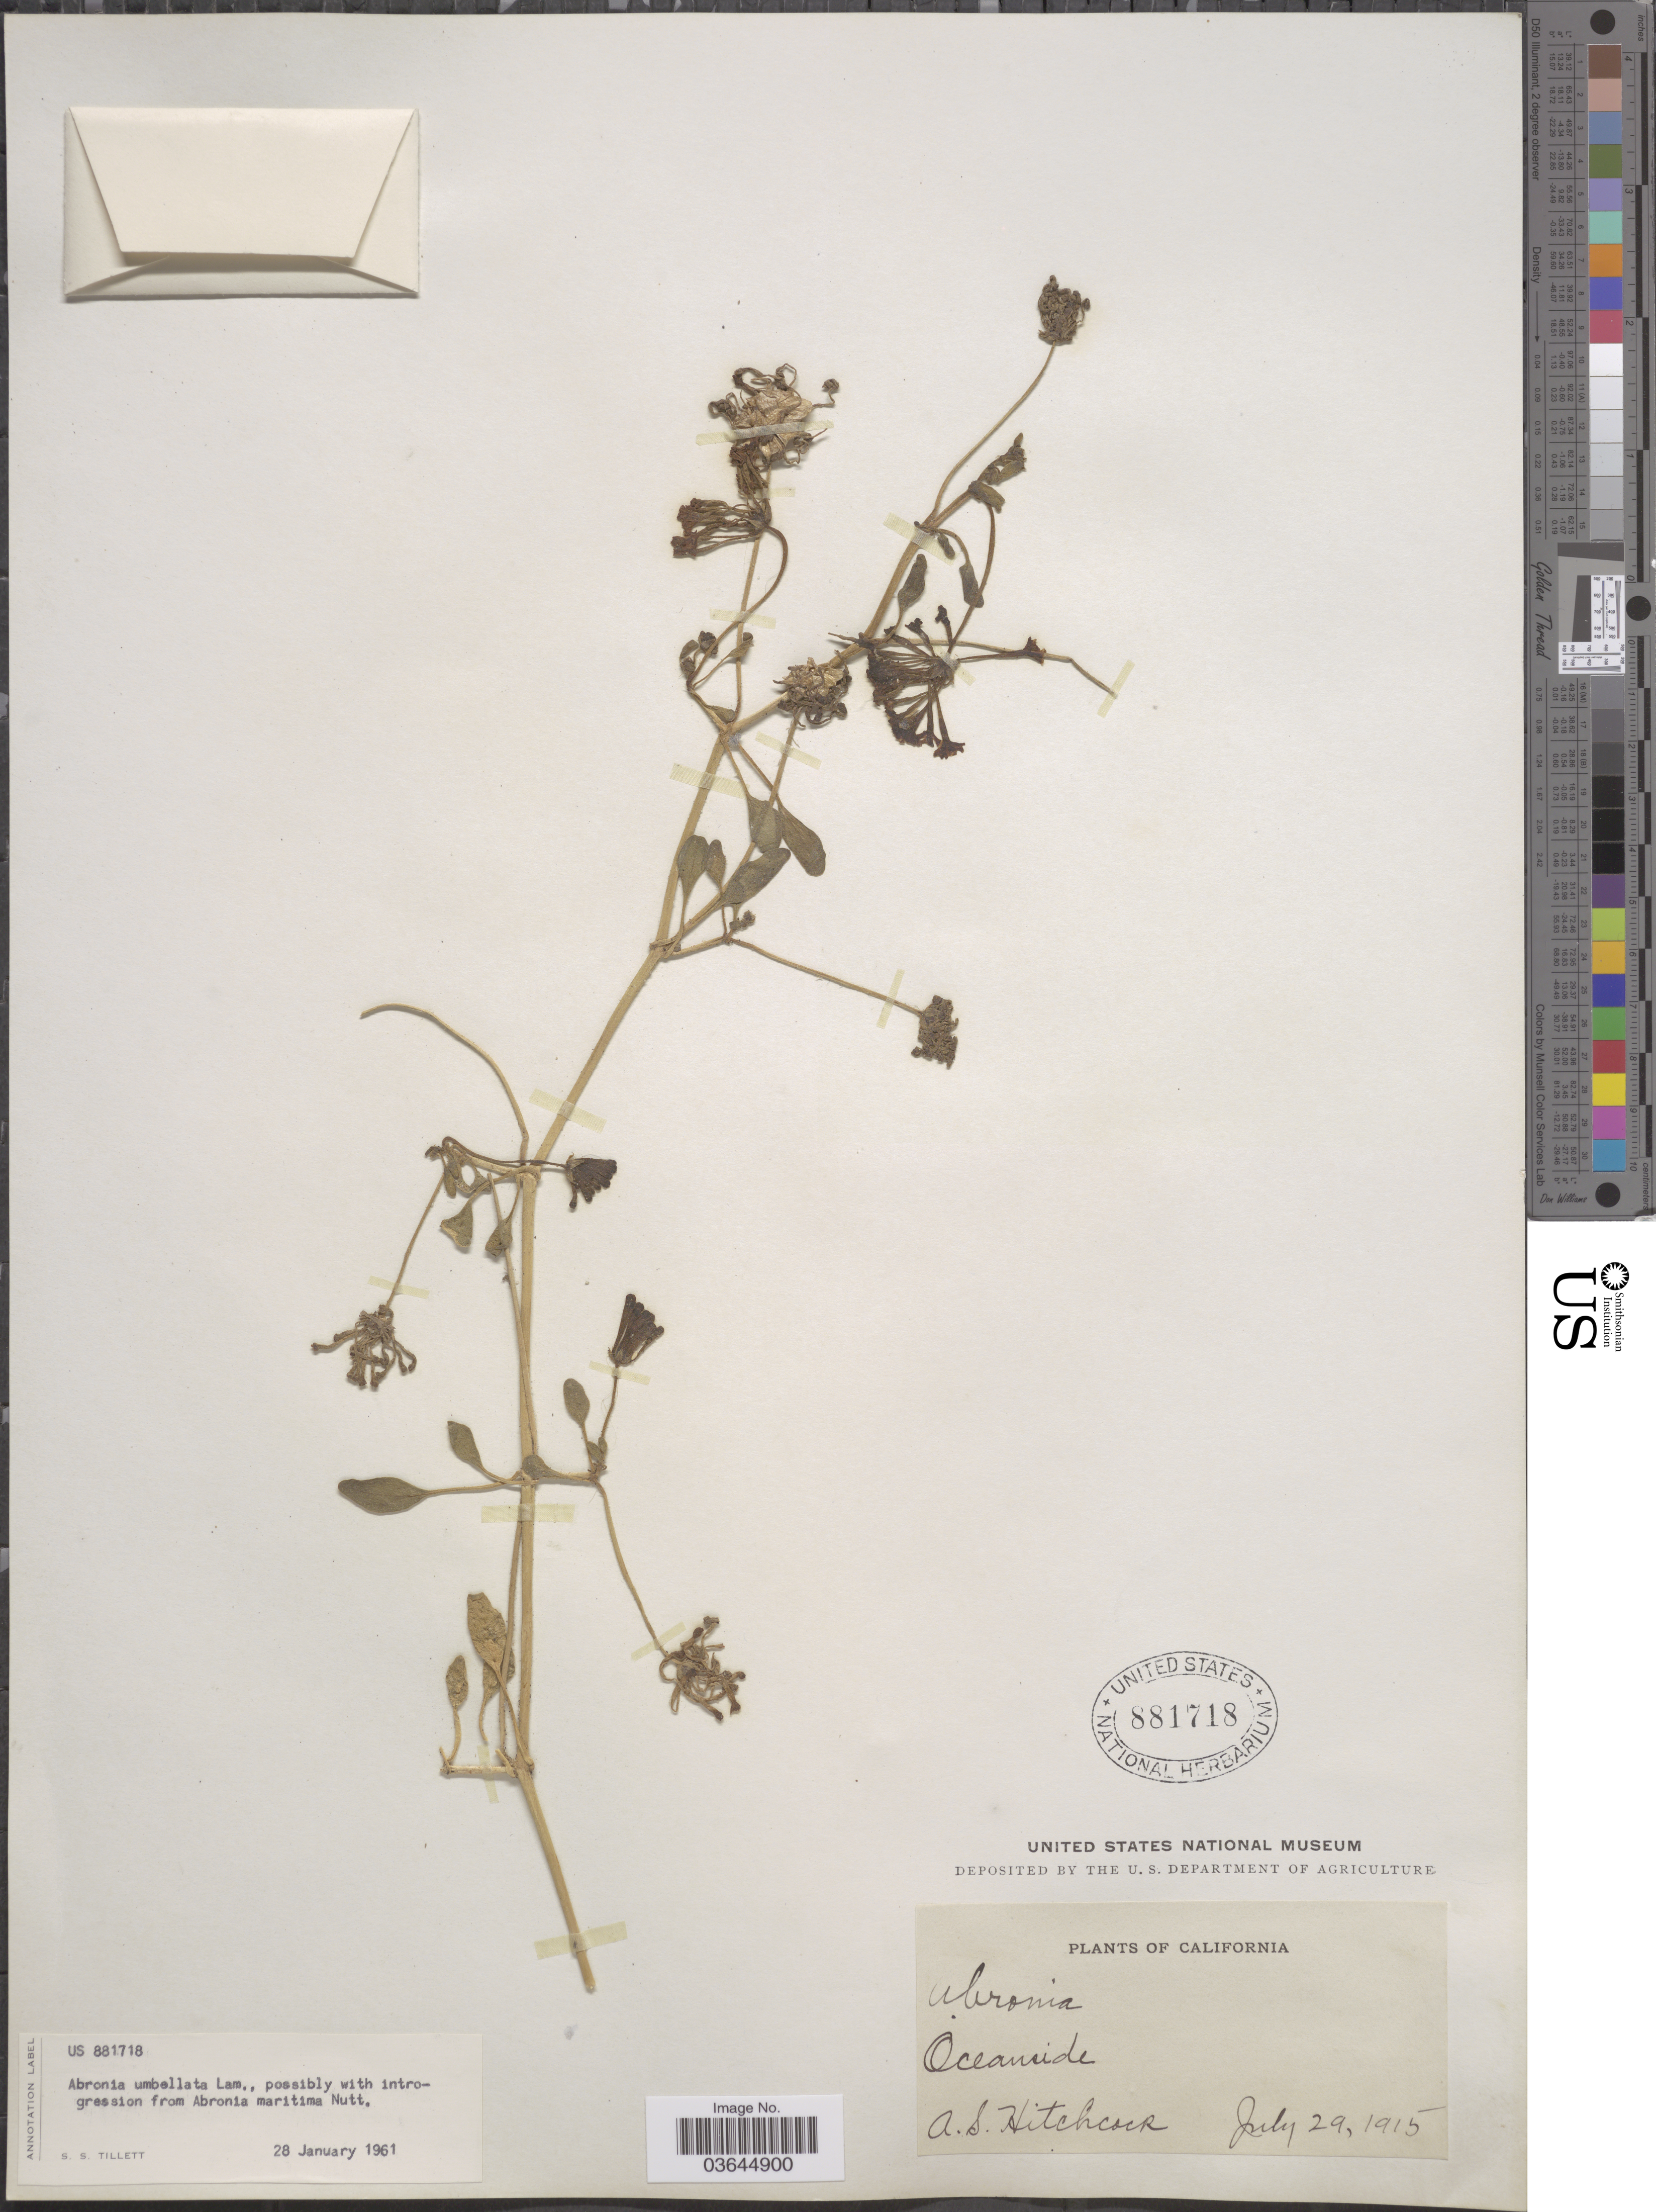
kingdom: Plantae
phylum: Tracheophyta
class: Magnoliopsida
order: Caryophyllales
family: Nyctaginaceae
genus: Abronia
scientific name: Abronia umbellata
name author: Lam.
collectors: A. S. Hitchcock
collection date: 1915-07-29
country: United States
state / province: California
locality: Oceanside.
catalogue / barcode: US 881718